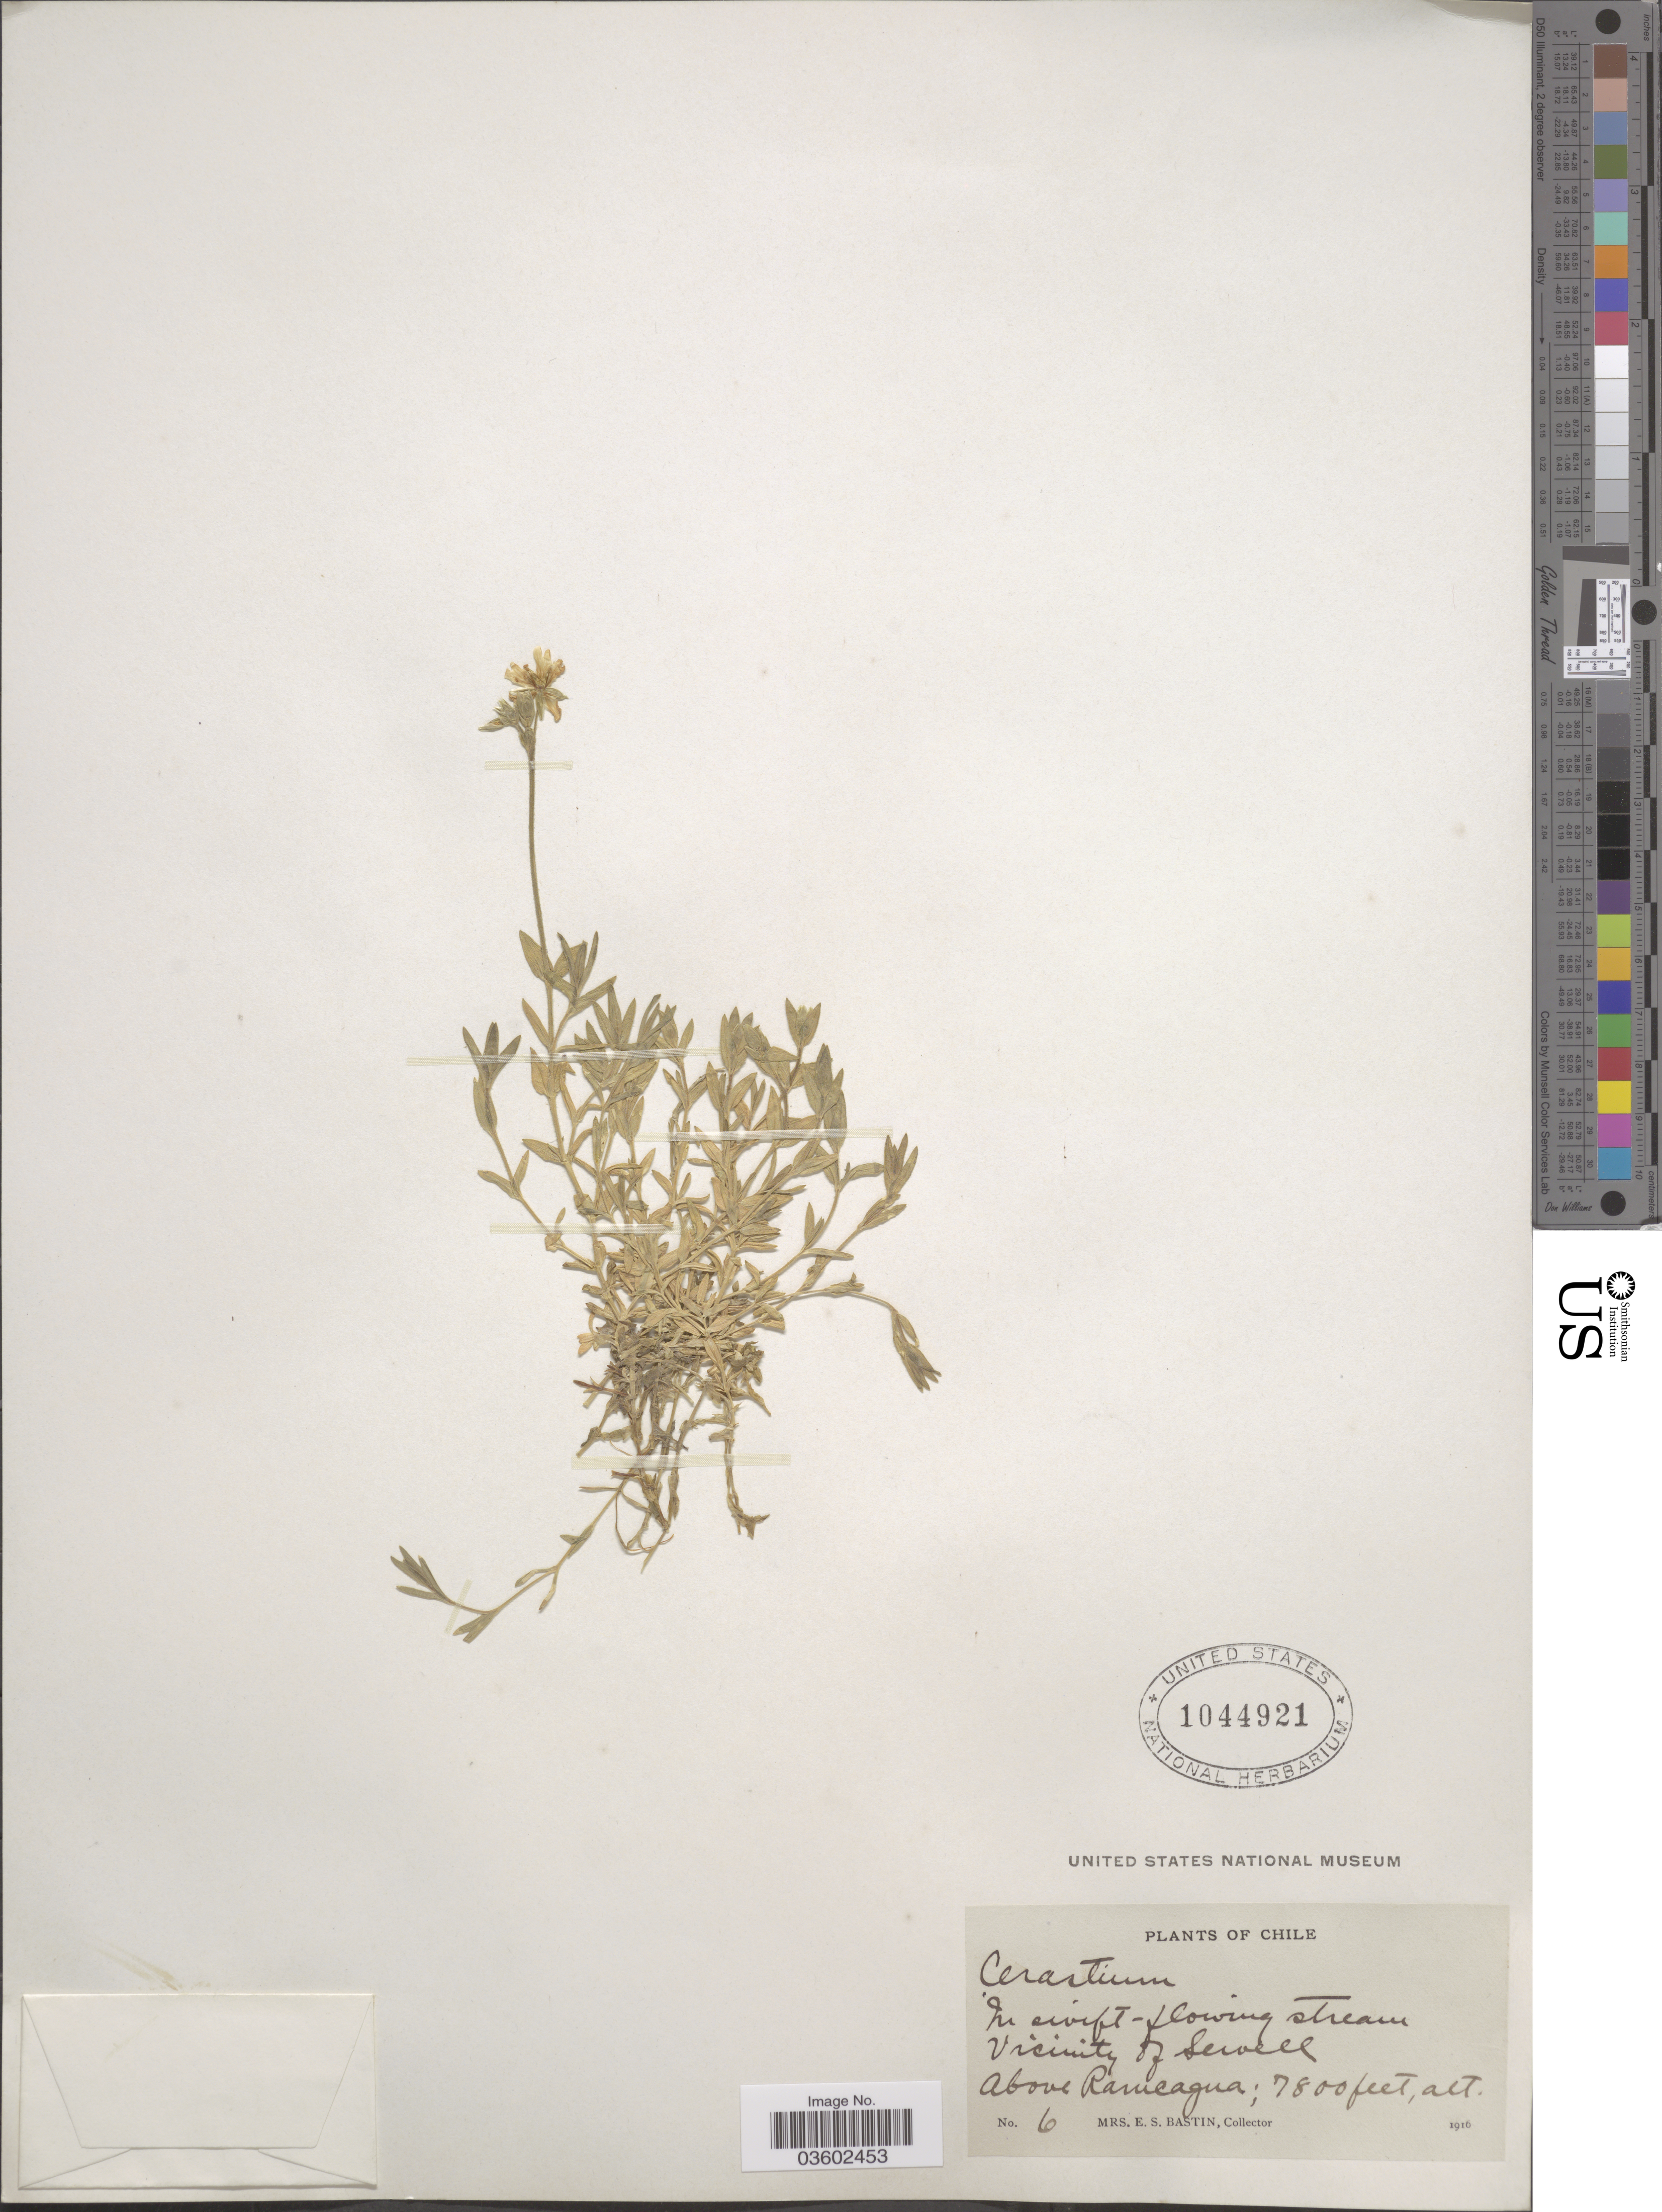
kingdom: Plantae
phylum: Tracheophyta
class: Magnoliopsida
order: Caryophyllales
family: Caryophyllaceae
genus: Cerastium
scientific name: Cerastium arvense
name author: L.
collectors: E. Bastin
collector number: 6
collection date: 1916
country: Chile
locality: Vicinity of Sewell, above Ramcagua.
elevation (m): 2377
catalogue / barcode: US 1044921